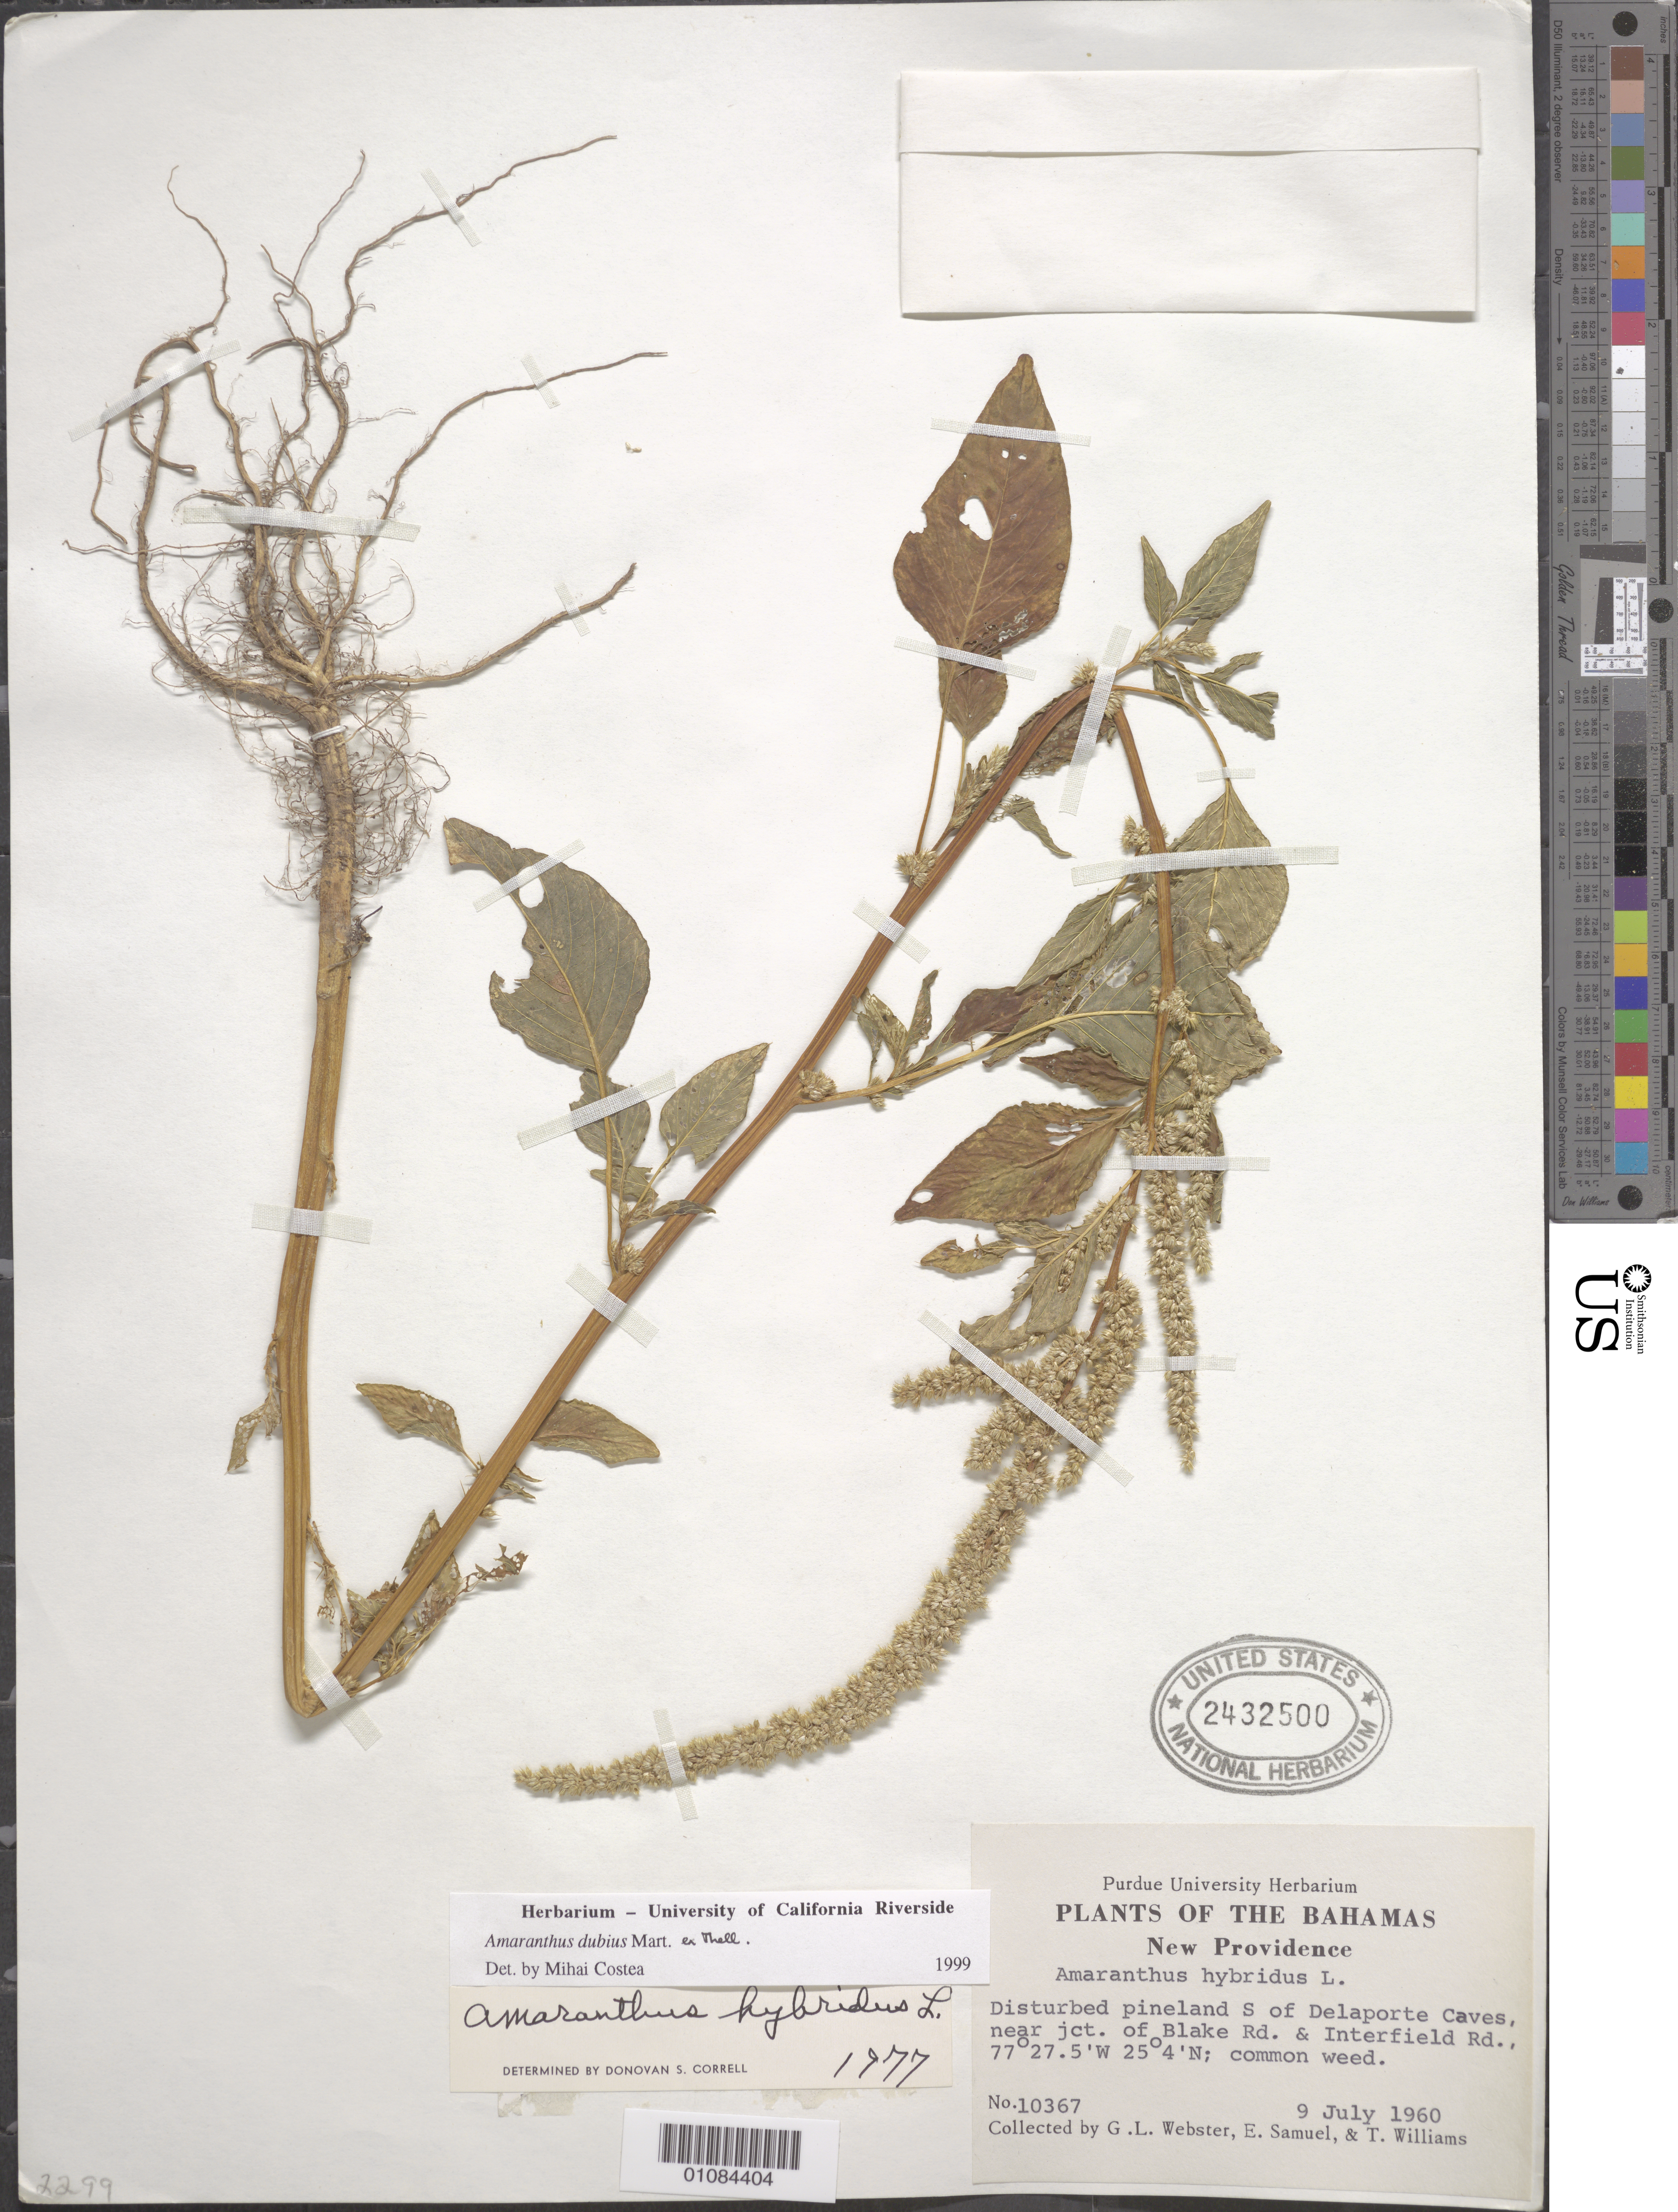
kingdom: Plantae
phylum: Tracheophyta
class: Magnoliopsida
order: Caryophyllales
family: Amaranthaceae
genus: Amaranthus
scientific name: Amaranthus dubius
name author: Mart. ex Thell.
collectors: G. L. Webster, E. Samuel & T. Williams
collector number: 10367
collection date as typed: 09 Jul 1960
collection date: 1960-07-09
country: Bahamas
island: New Providence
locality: S of Delaporte Caves, near jct. of Blake Rd. and Interfield Rd.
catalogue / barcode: US 2432500